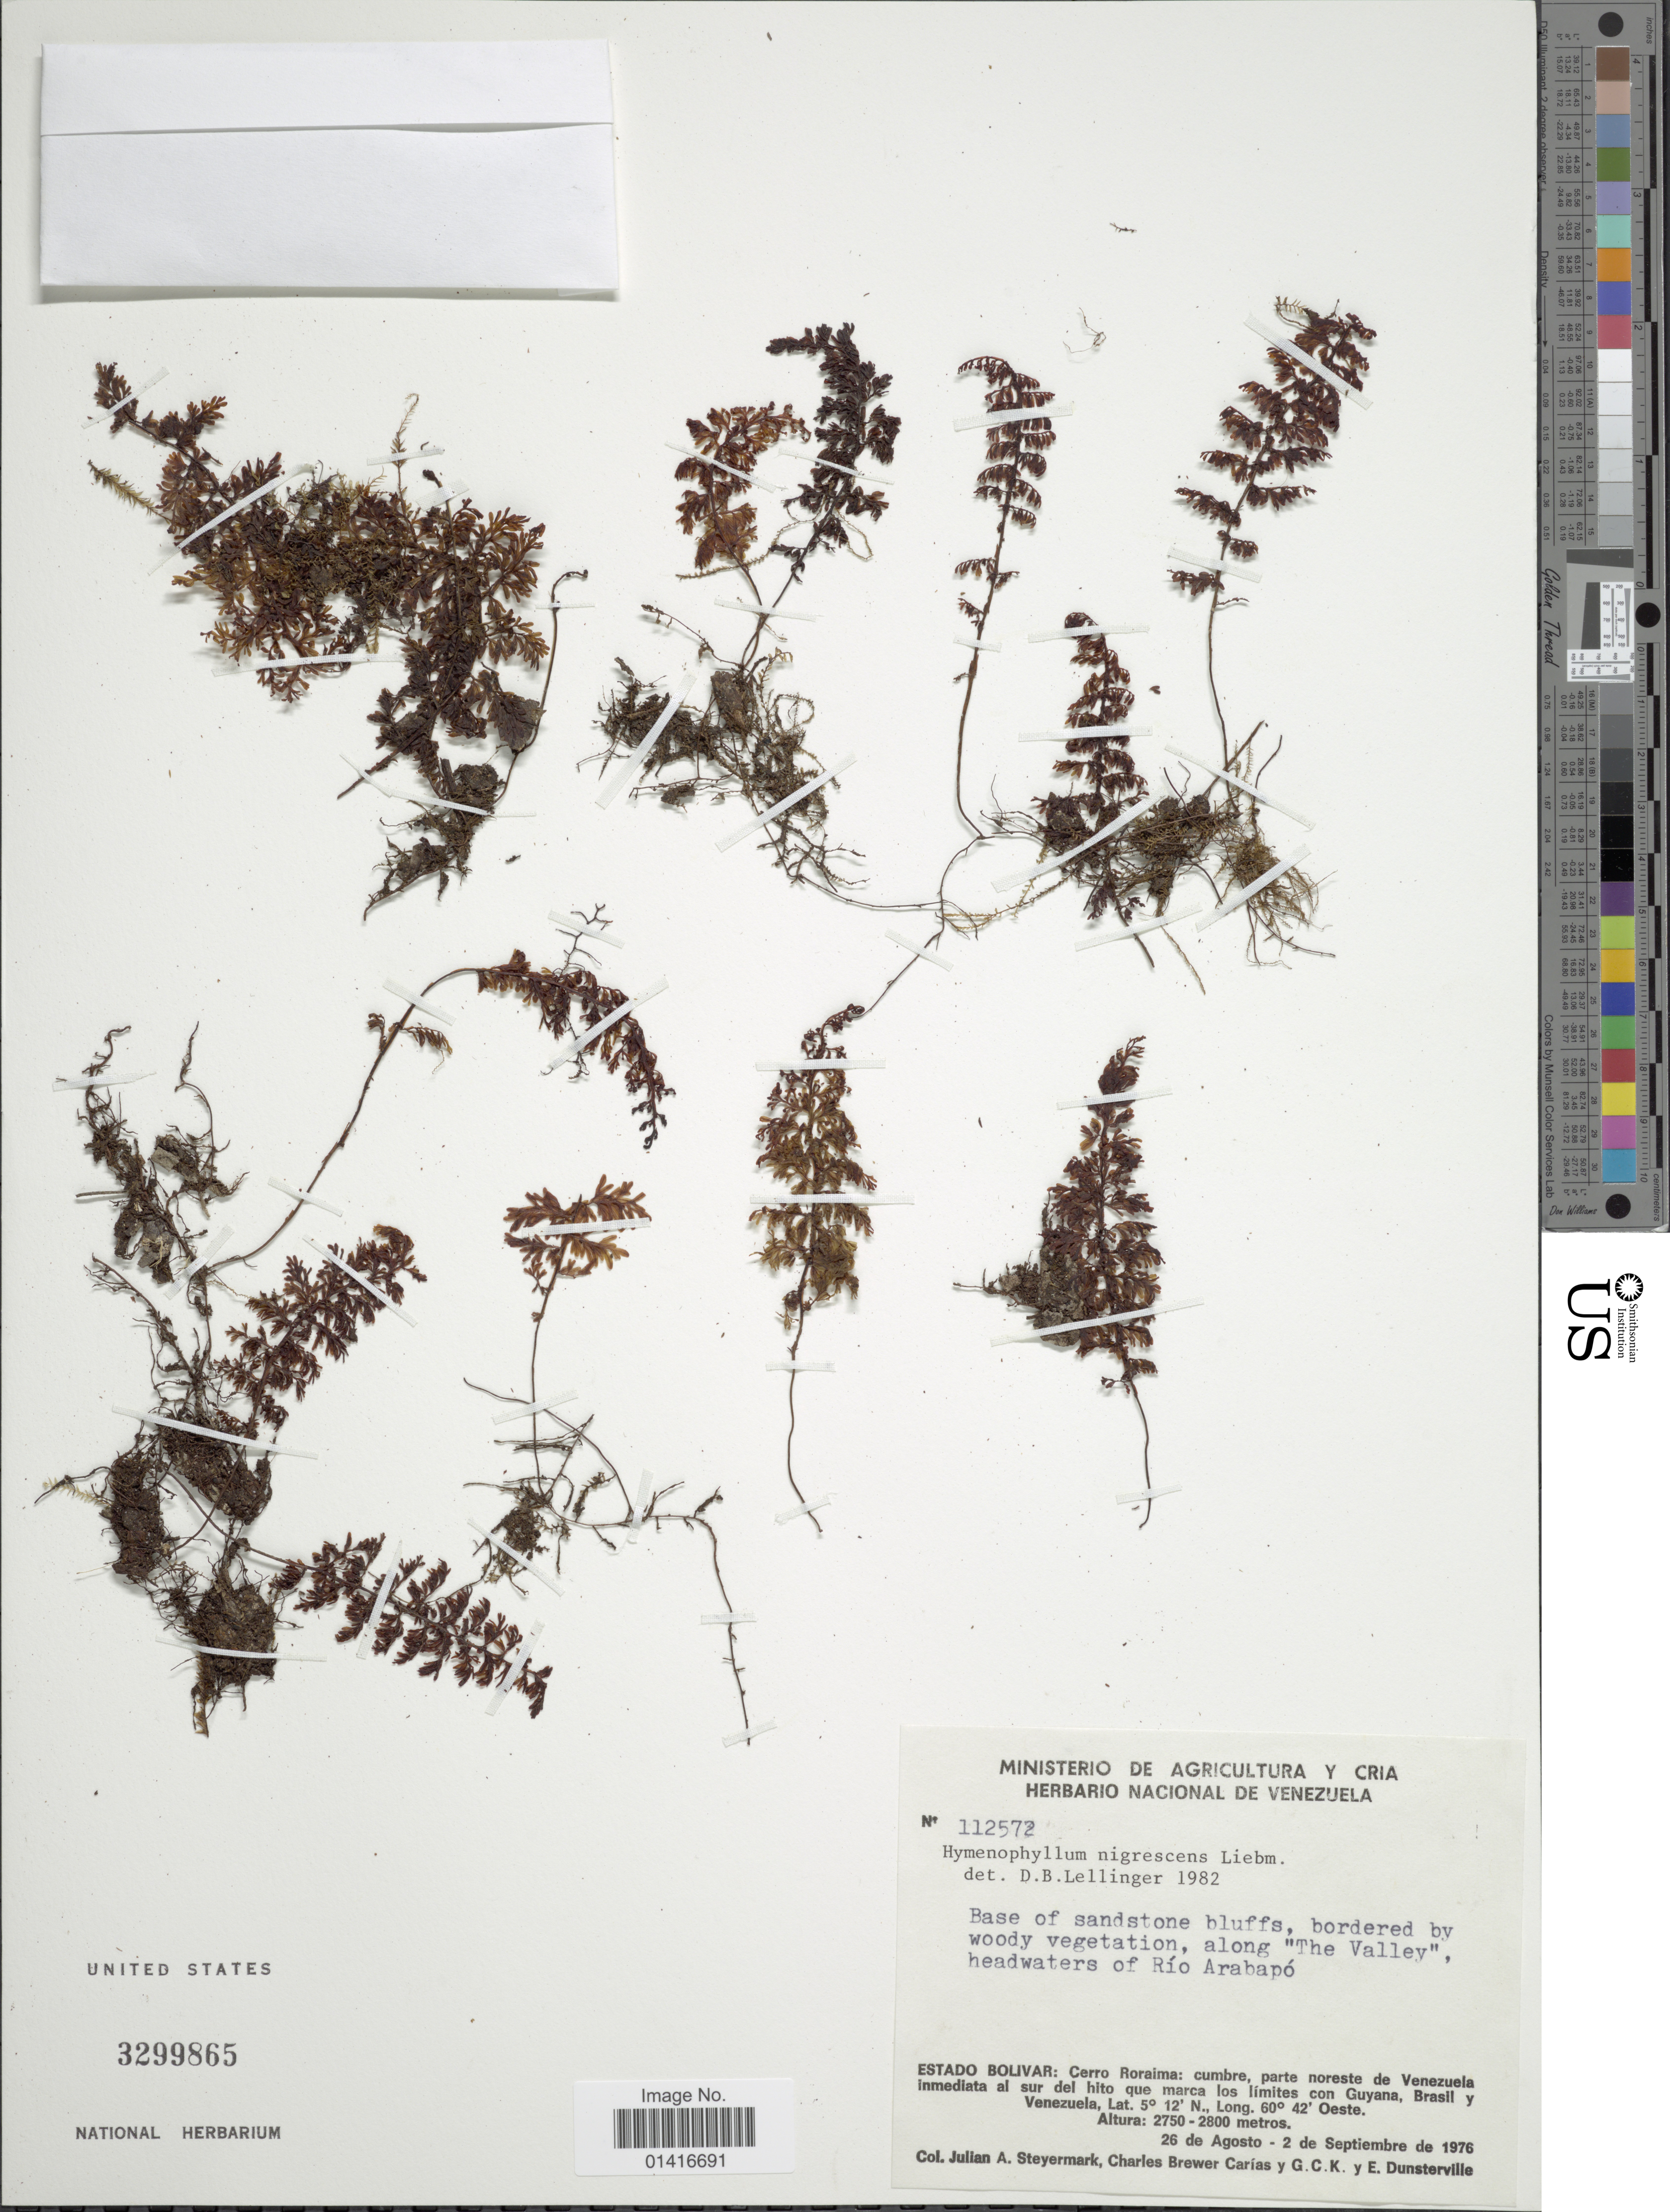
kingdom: Plantae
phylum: Tracheophyta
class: Polypodiopsida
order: Hymenophyllales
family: Hymenophyllaceae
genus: Hymenophyllum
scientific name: Hymenophyllum myriocarpum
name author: Hook.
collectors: J. Steyermark, C. Carias, G.C.K. & E. Dunsterville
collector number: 112572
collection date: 1976-08-26/1976-09-02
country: Venezuela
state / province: Bolivar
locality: Base of sandstone bluffs, bordered by woody vegetation, along "The Valley", headwaters of Río Arabapó. Estado Bolivar: Cerro Roraima: cumbre parte noreste de Venezuela inmediata als sur del hito que marca los limites con Guyana, Brasil y Venezuela.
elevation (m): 2750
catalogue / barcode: US 3299865